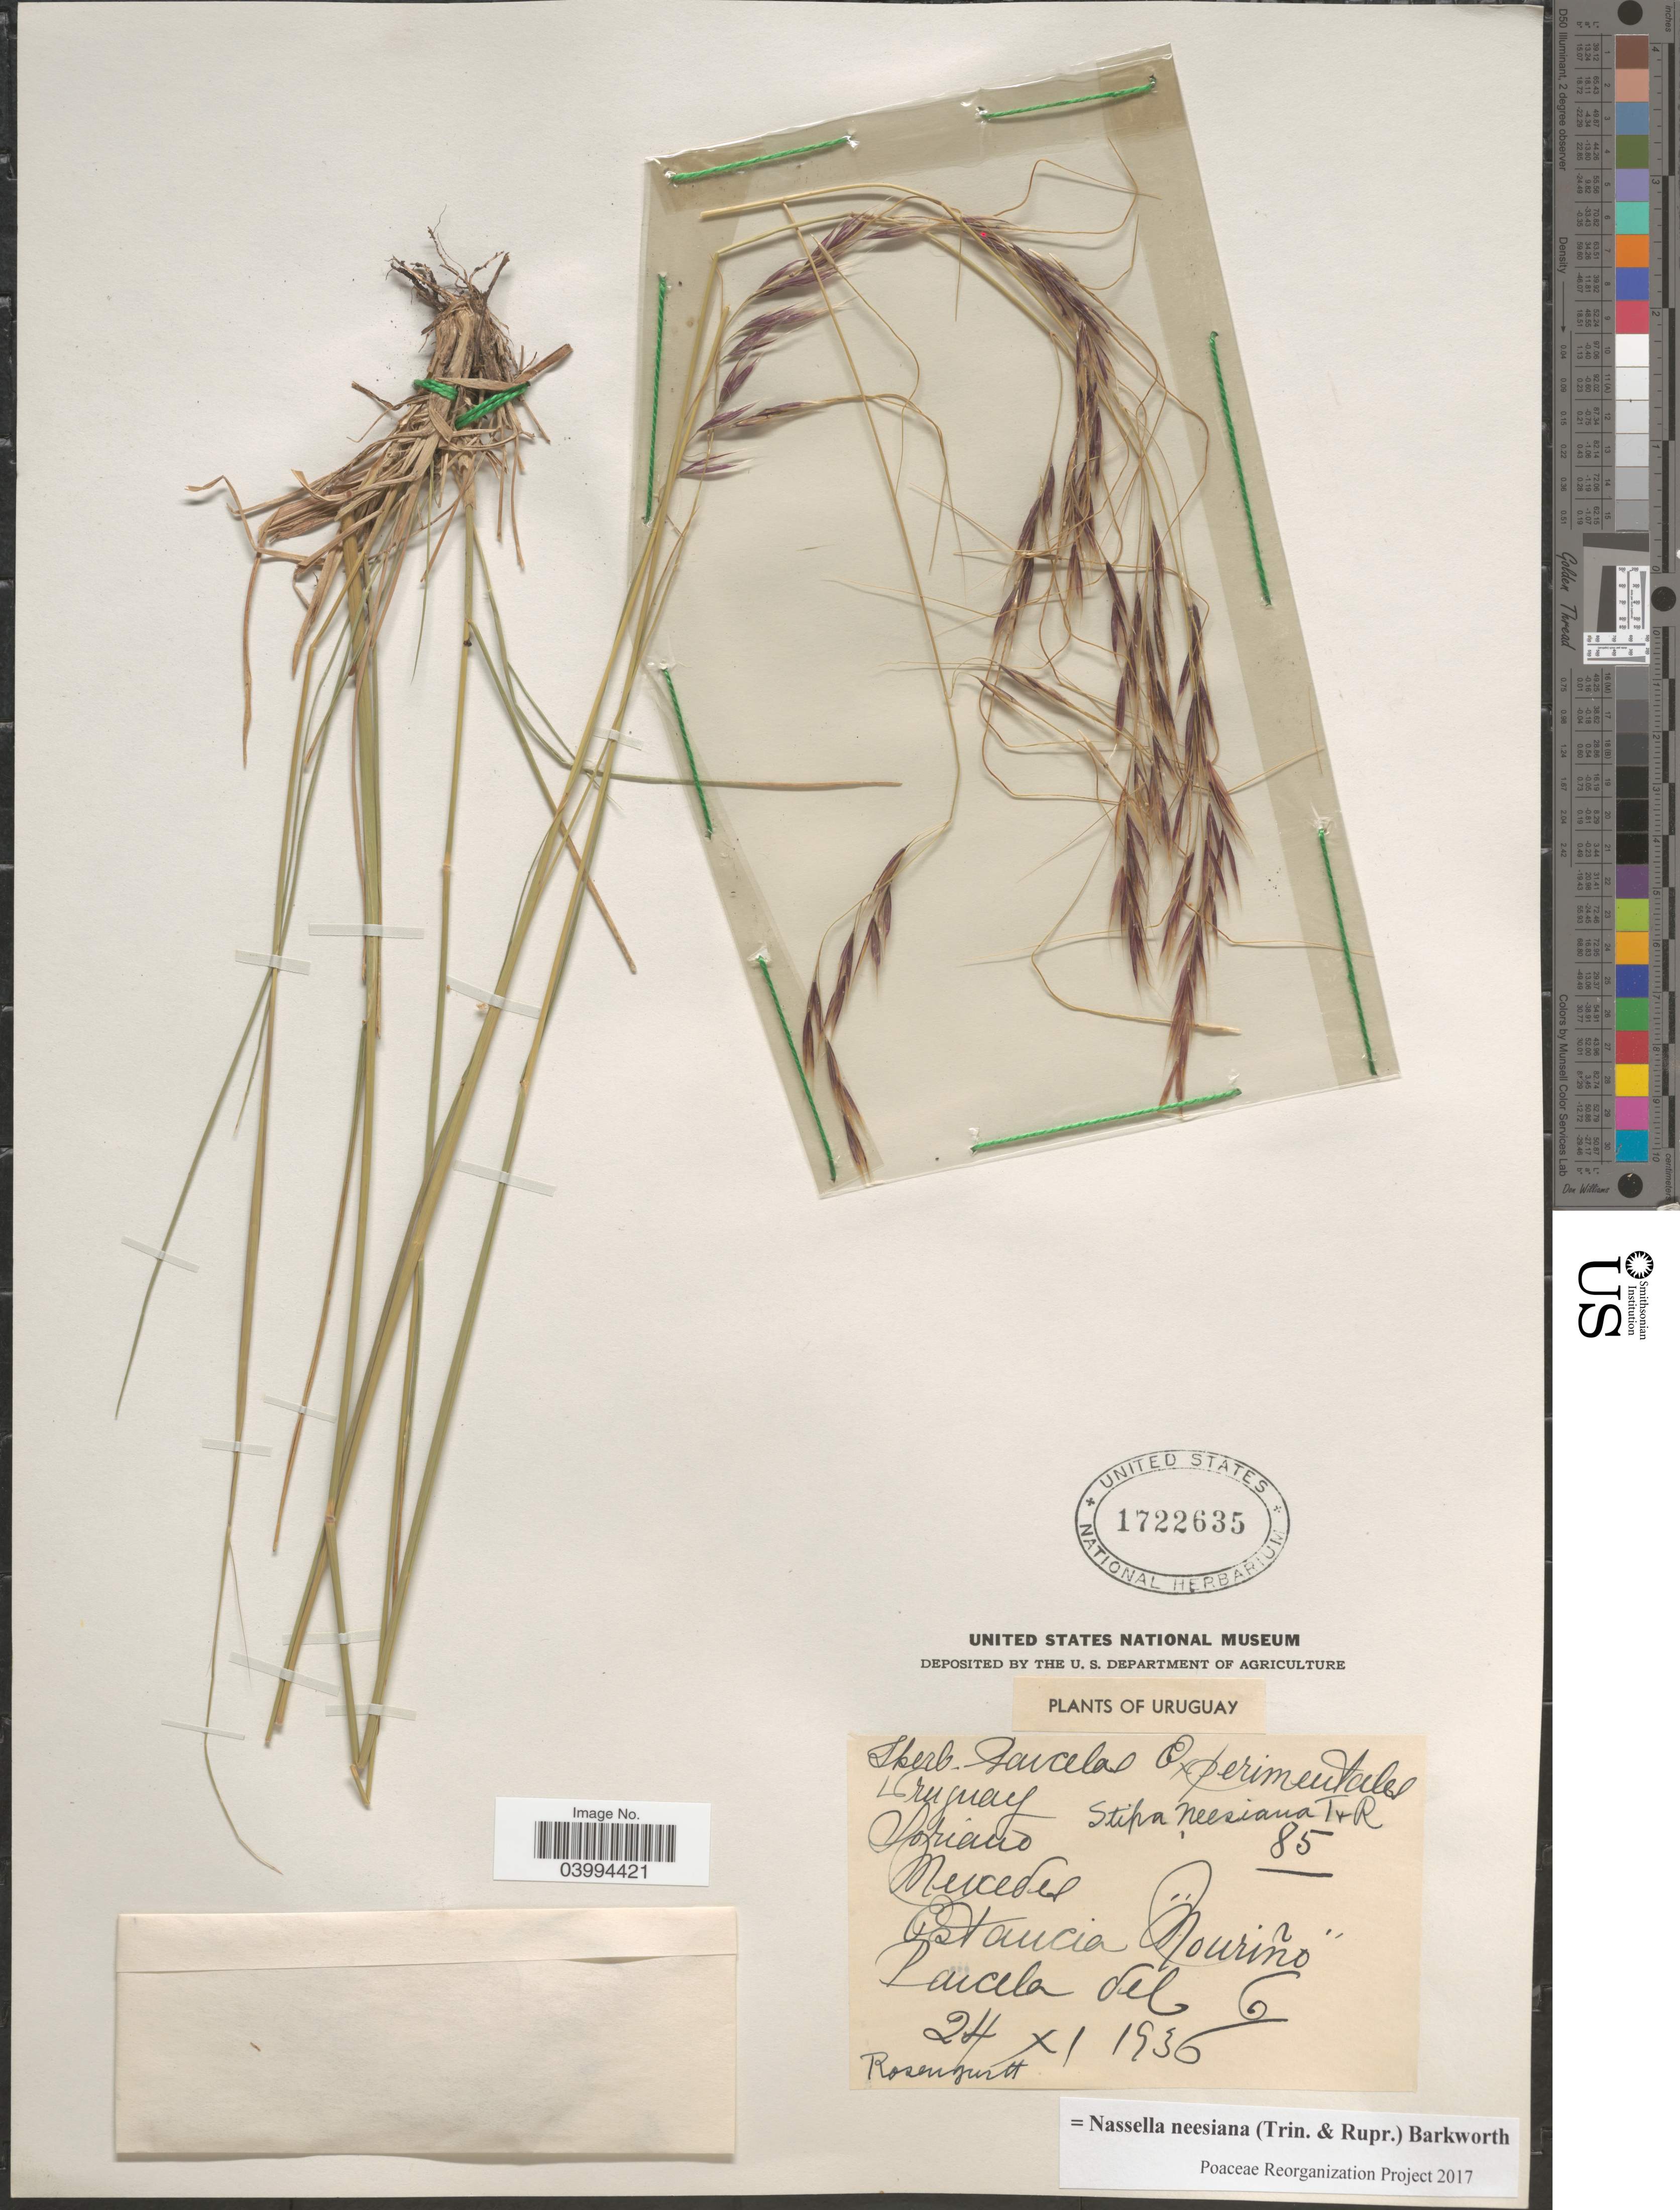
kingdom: Plantae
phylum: Tracheophyta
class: Liliopsida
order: Poales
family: Poaceae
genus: Nassella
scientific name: Nassella neesiana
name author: (Trin. & Rupr.) Barkworth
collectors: Rosengurtt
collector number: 85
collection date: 1936-11-24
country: Uruguay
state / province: Soriano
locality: Mercedes. Estancia "Mouriño". Parcela del 6.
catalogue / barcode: US 1722635